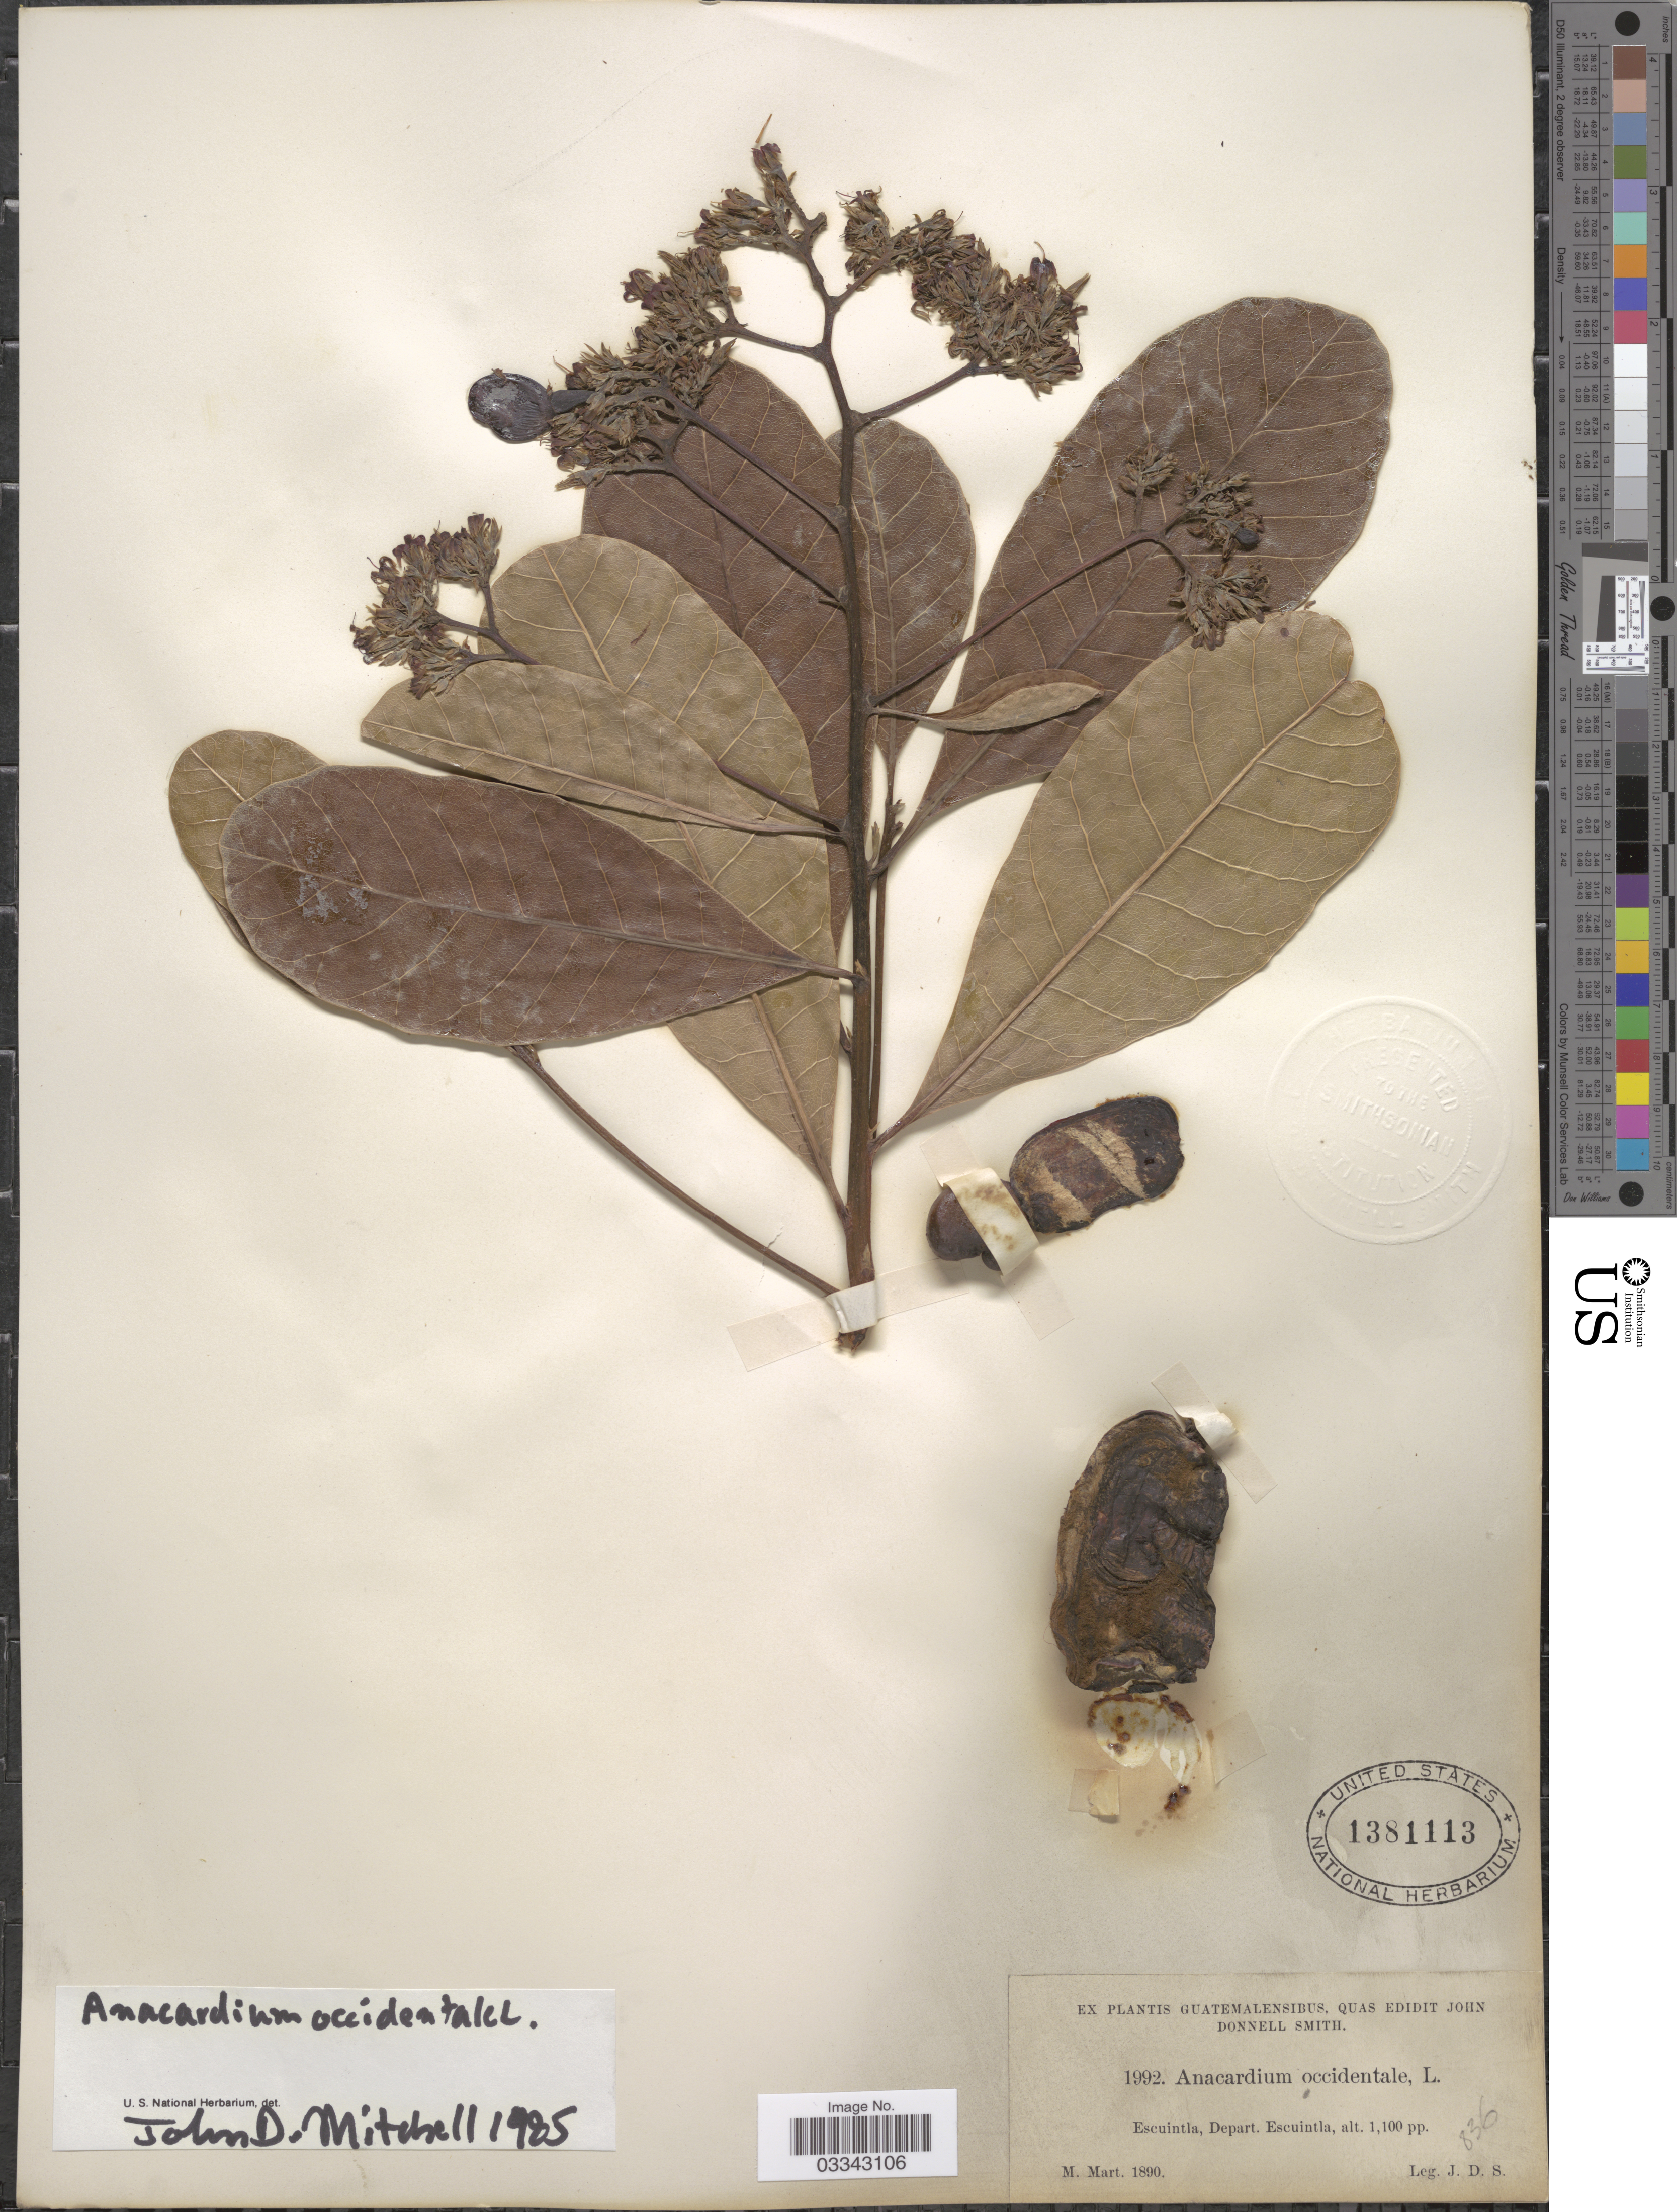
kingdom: Plantae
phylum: Tracheophyta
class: Magnoliopsida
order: Sapindales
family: Anacardiaceae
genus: Anacardium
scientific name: Anacardium occidentale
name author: L.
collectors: J. Donnell Smith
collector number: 1992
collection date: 1890-03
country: Guatemala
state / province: Escuintla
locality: Escuintla, Depart Escuintla.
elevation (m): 335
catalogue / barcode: US 1381113